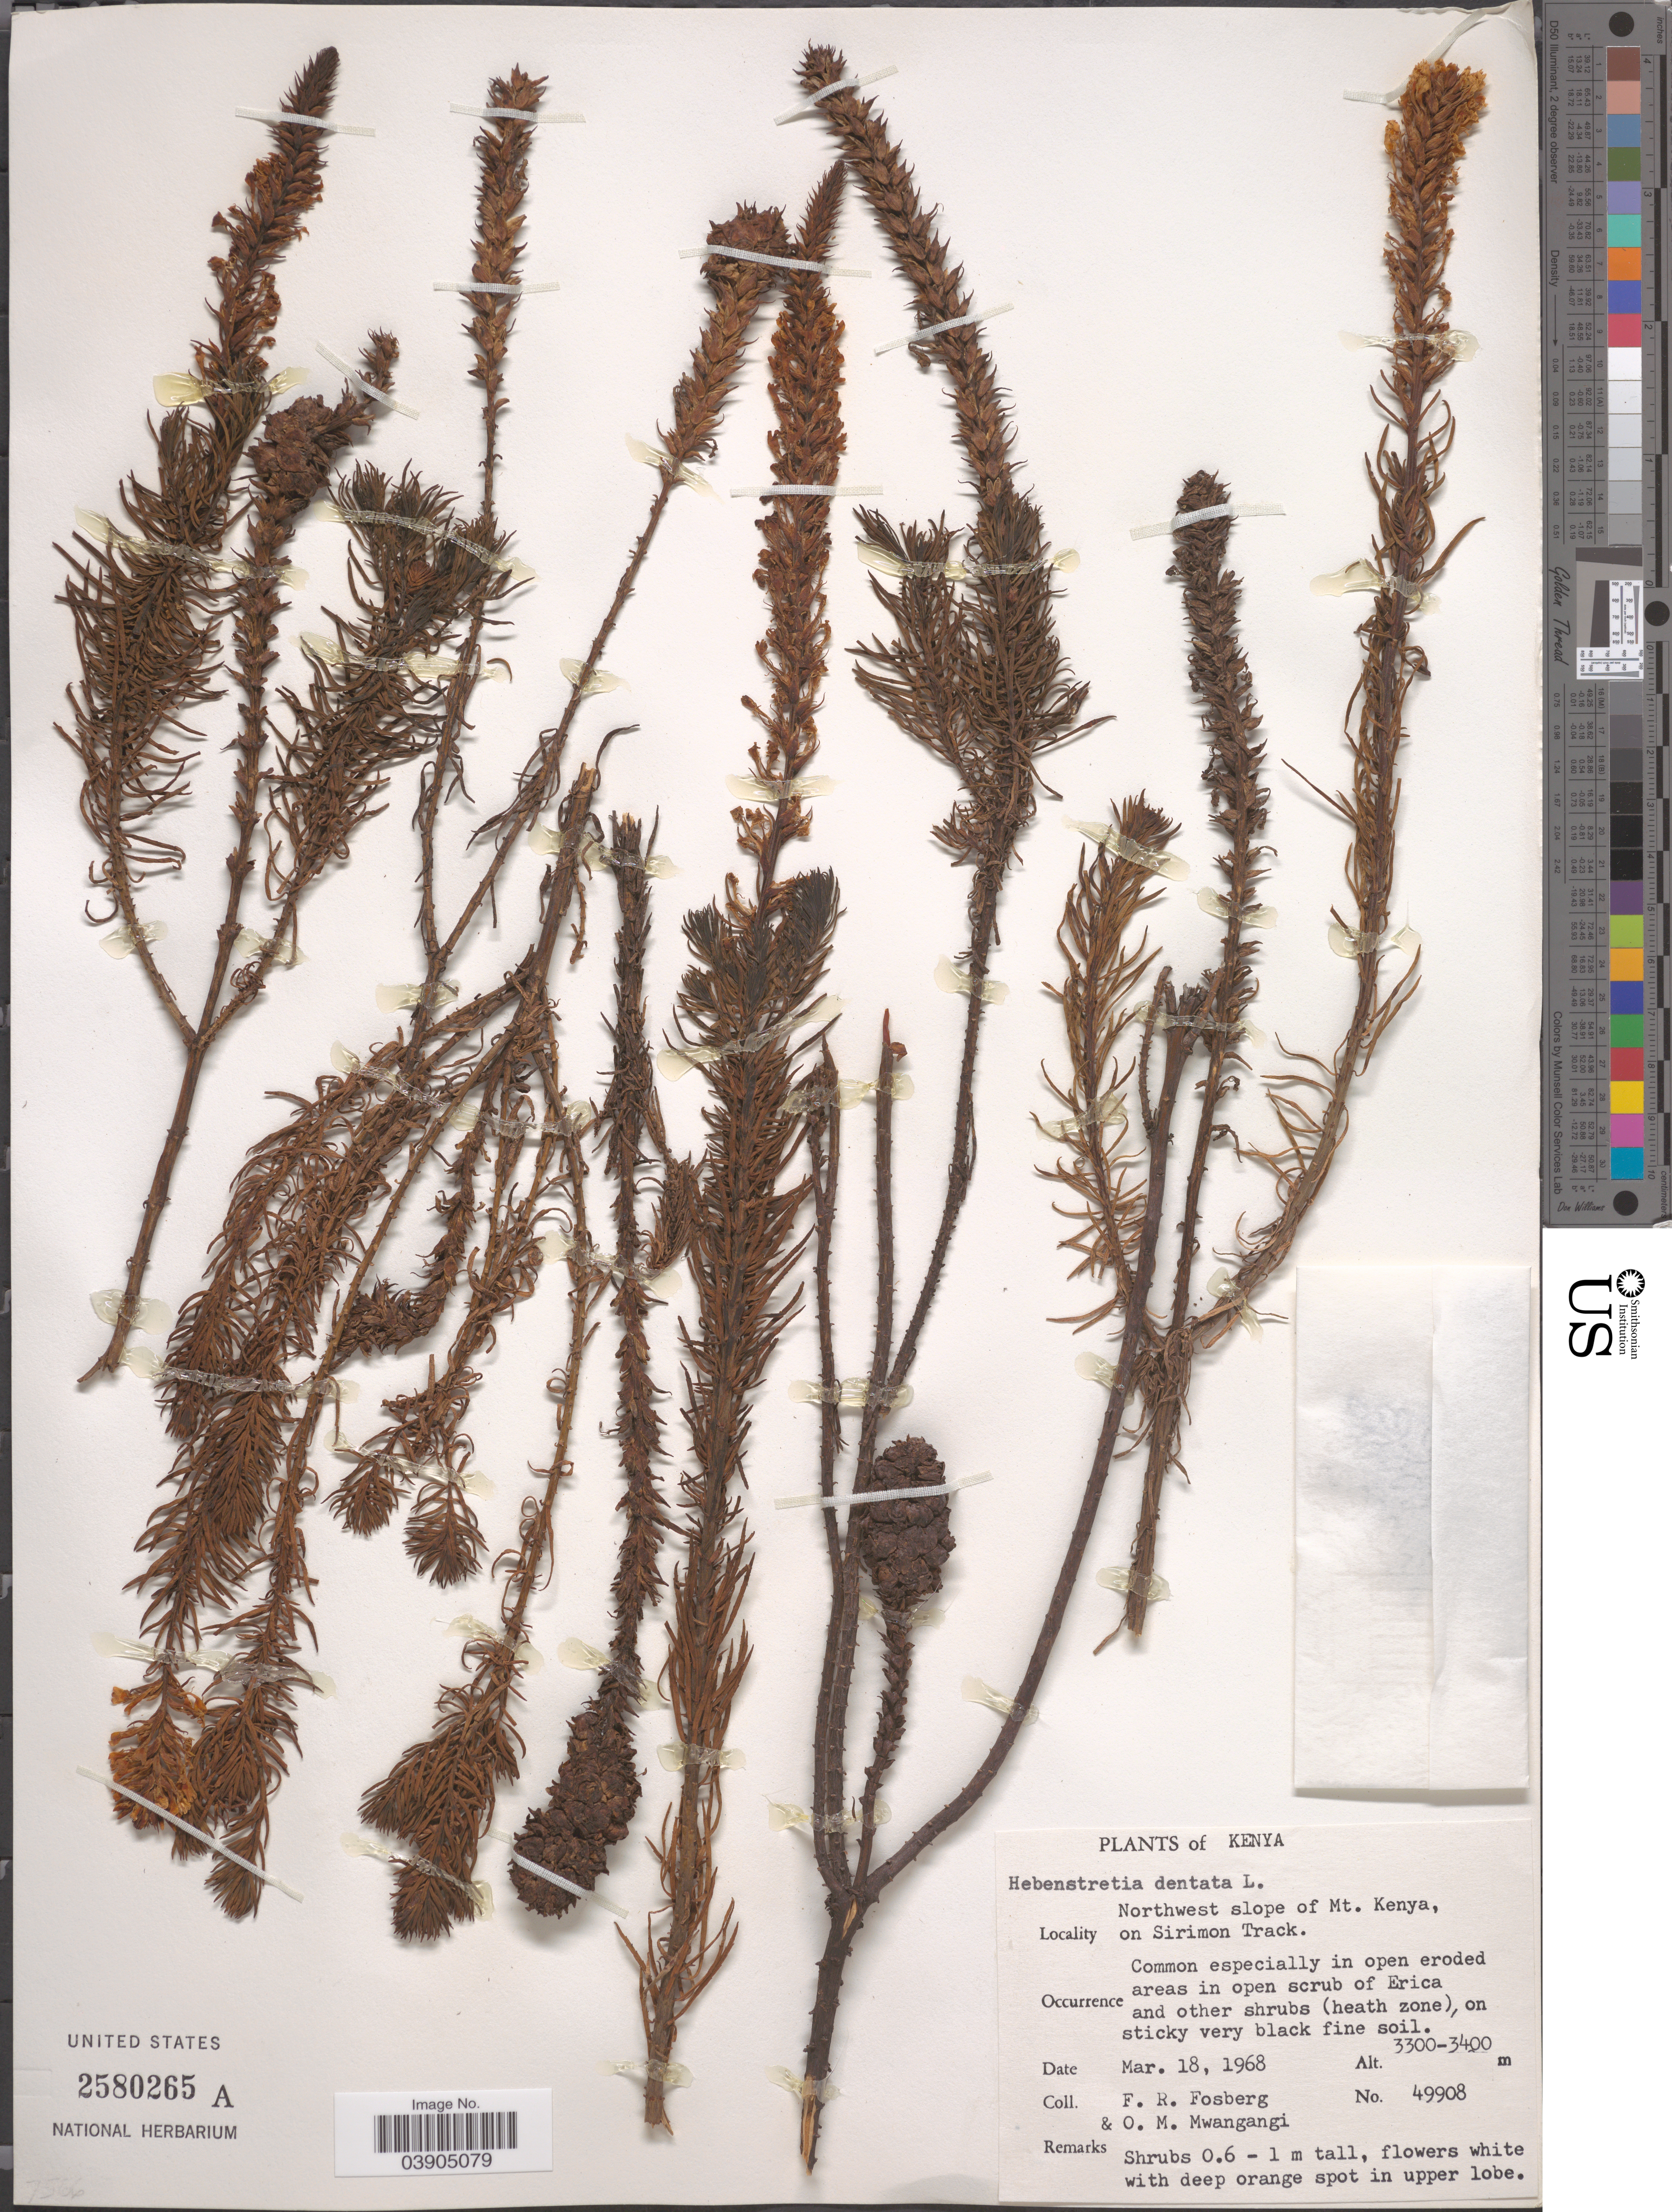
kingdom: Plantae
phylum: Tracheophyta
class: Magnoliopsida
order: Lamiales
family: Scrophulariaceae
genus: Hebenstretia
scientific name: Hebenstretia dentata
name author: L.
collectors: F. R. Fosberg & O. M. Mwangangi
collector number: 49908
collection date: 1968-03-18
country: Kenya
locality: Northwest slope of Mt. Kenya, on Sirimon Track.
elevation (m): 3300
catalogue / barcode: US 2580265A